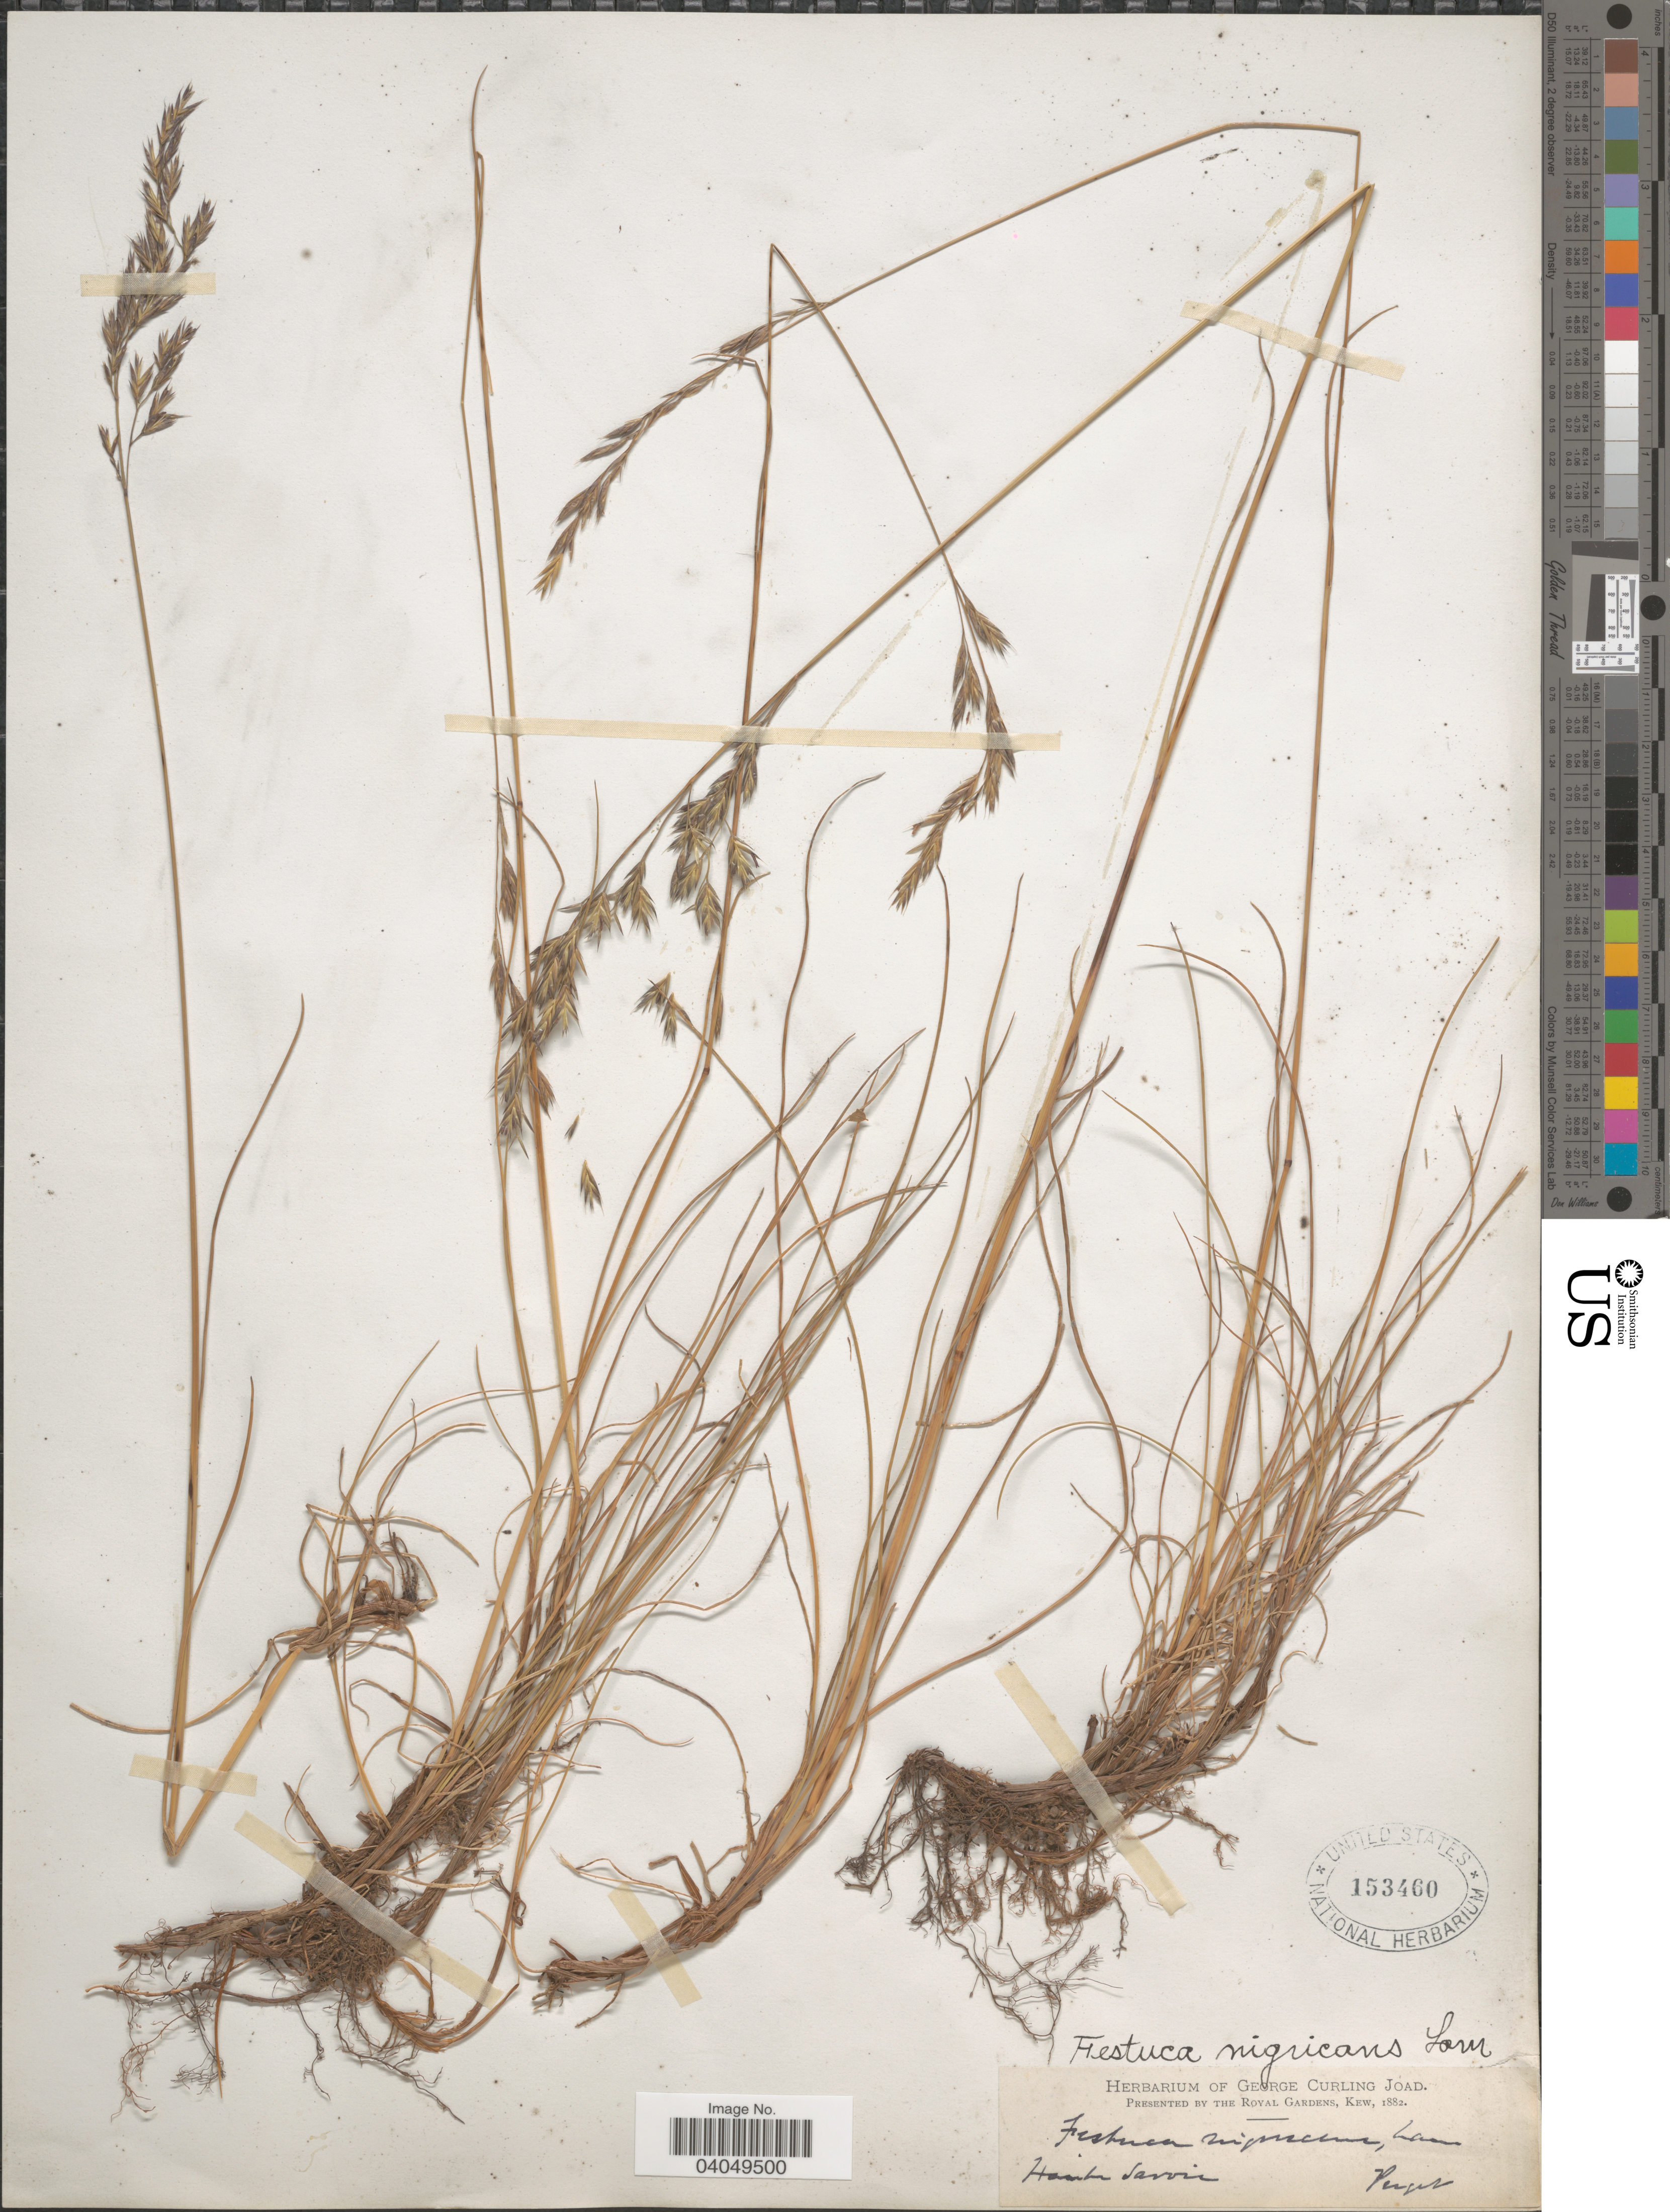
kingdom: Plantae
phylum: Tracheophyta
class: Liliopsida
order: Poales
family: Poaceae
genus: Festuca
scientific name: Festuca nigrescens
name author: Lam.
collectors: -. Puget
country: France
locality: Haute Savoie.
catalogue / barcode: US 153460